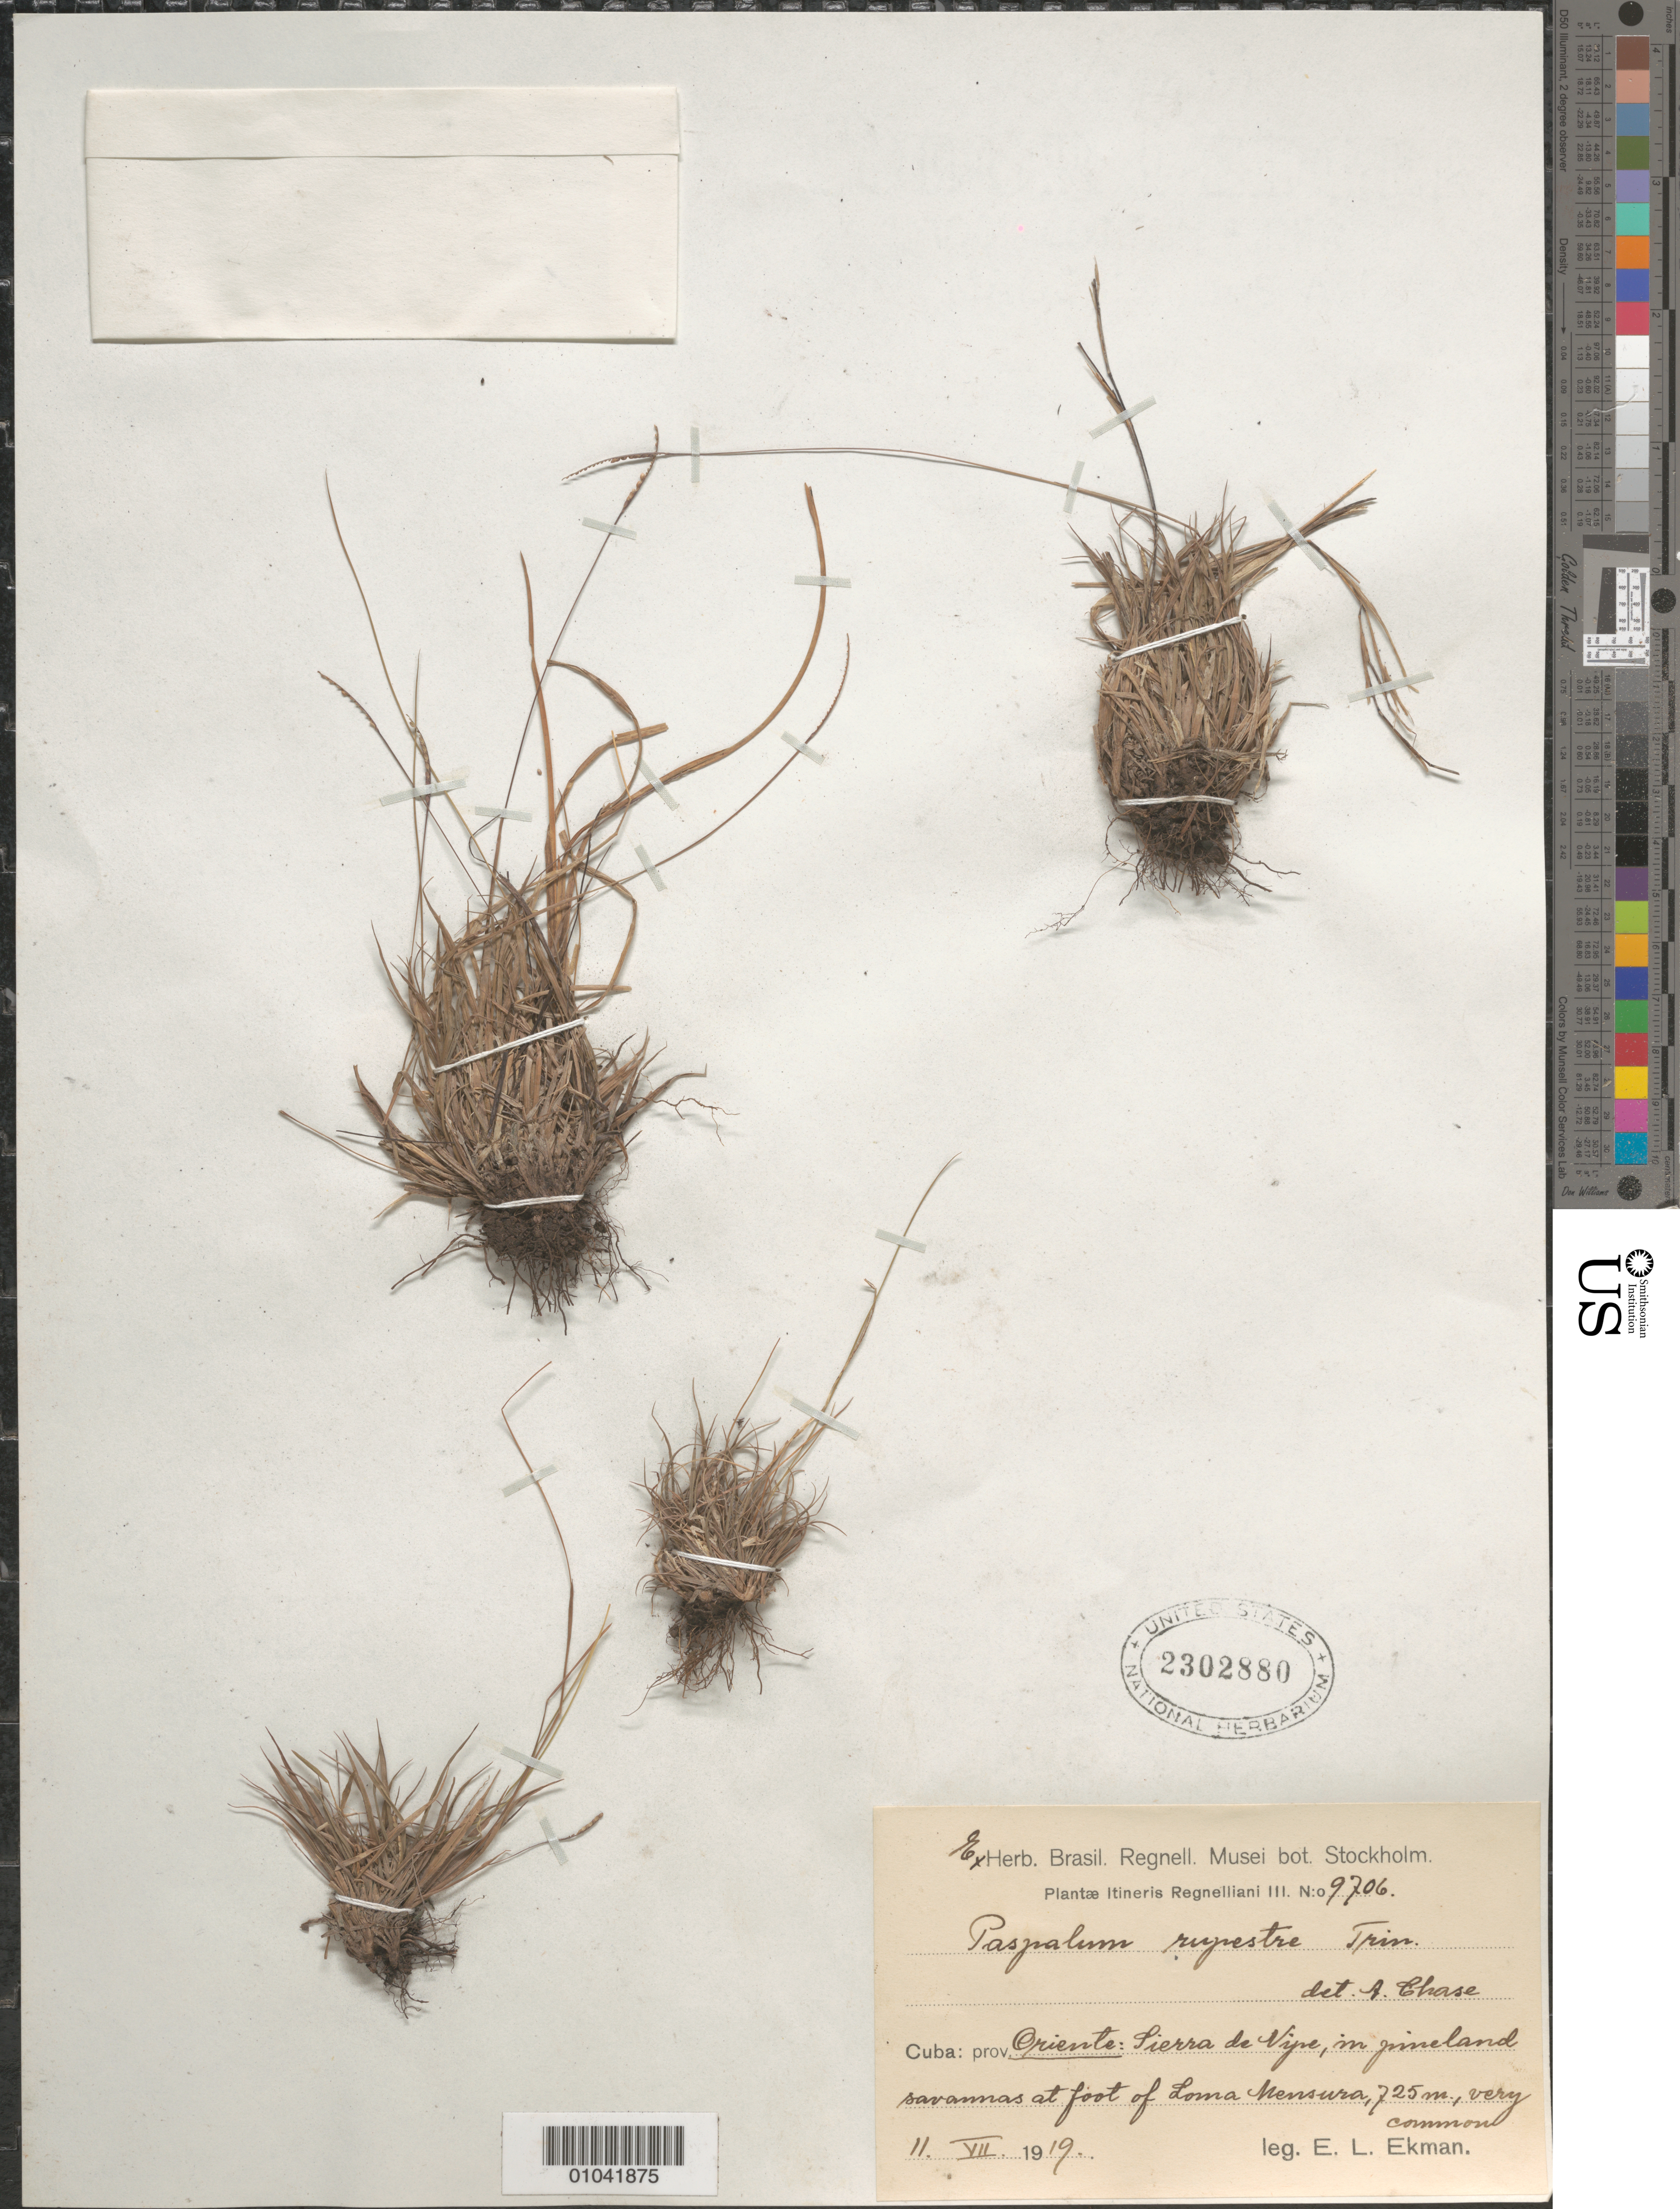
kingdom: Plantae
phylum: Tracheophyta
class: Liliopsida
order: Poales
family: Poaceae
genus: Paspalum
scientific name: Paspalum rupestre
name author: Trin.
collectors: E. L. Ekman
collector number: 9706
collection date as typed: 11 Jul 1919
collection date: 1919-07-11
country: Cuba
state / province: Holguín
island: Cuba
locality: Sierra de Nipe, at foot of Loma Mensura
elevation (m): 725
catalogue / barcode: US 2302880